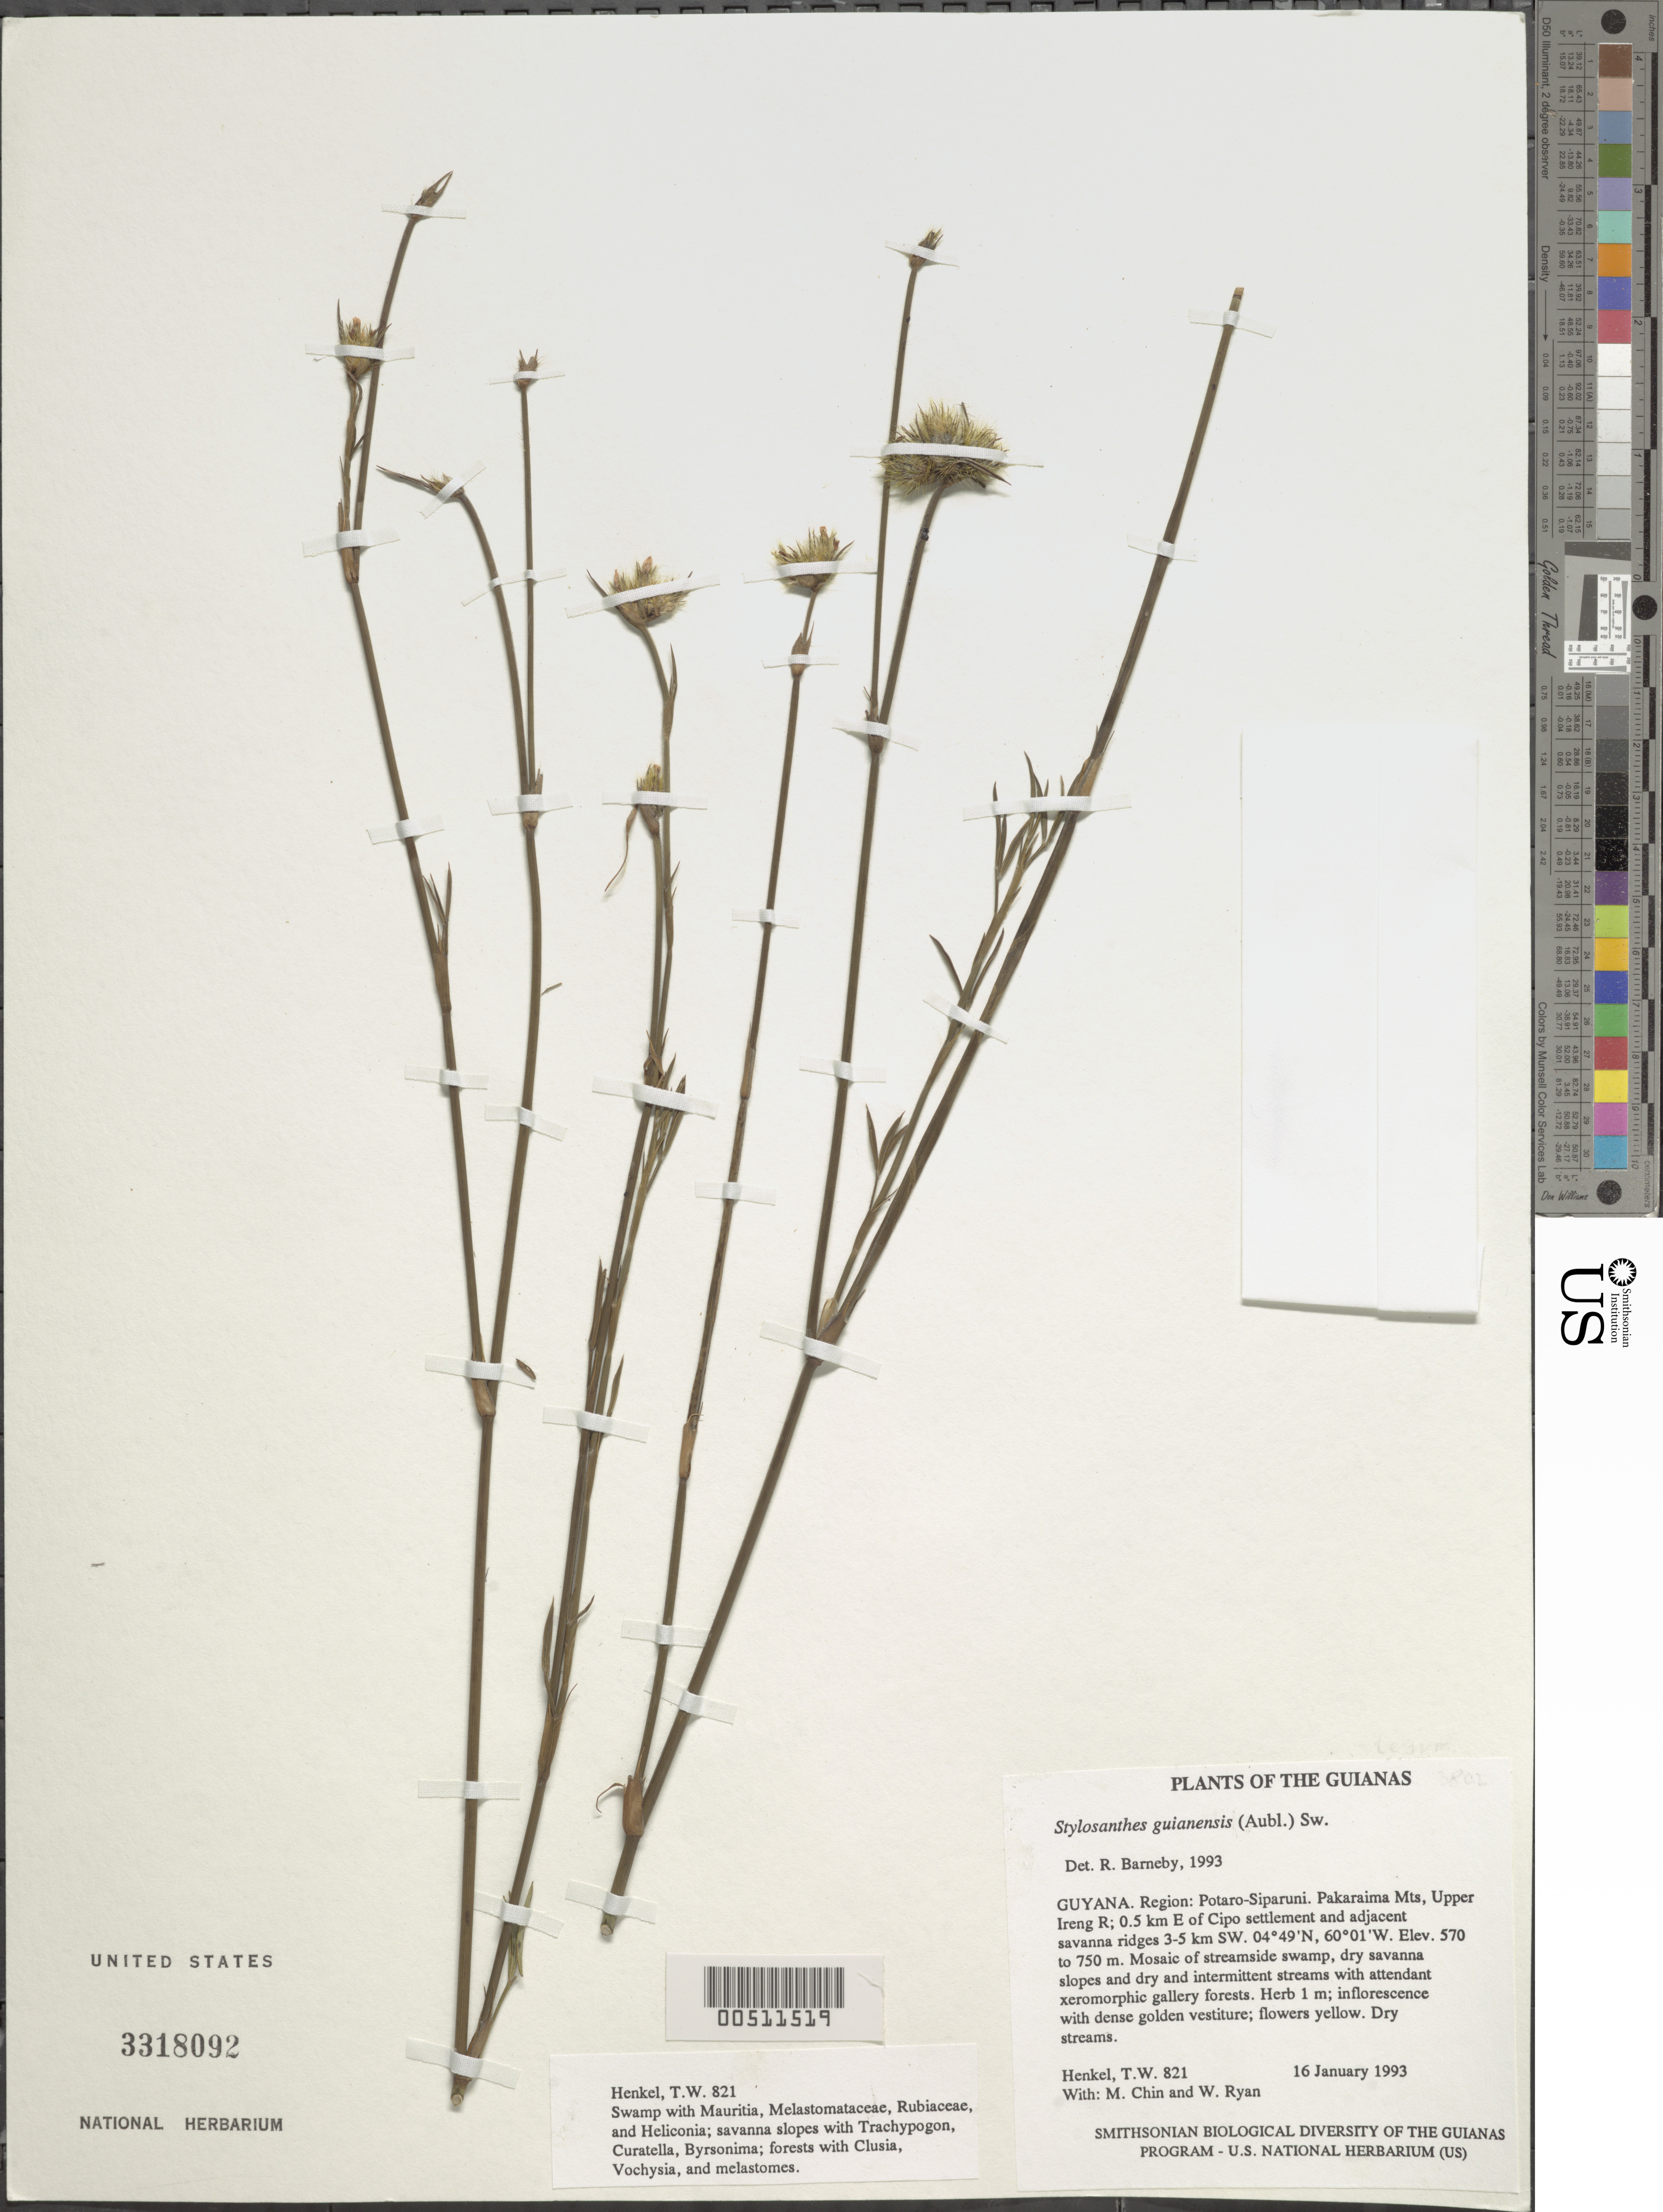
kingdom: Plantae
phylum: Tracheophyta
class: Magnoliopsida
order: Fabales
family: Fabaceae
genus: Stylosanthes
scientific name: Stylosanthes guianensis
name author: (Aubl.) Sw.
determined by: Barneby, Rupert C., (NY)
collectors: T. Henkel, M. Chin & W. Ryan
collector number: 821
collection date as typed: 16 January 1993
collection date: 1993-01-16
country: Guyana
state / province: Potaro-Siparuni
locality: Pakaraima Mts, Upper Ireng R; 0.5 km E of Cipo settlement and adjacent savanna ridges 3-5 km SW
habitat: Mosaic of streamside swamp, dry savanna slopes and dry and intermittent streams with attendant xeromorphic gallery forests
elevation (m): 570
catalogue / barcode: US 3318092